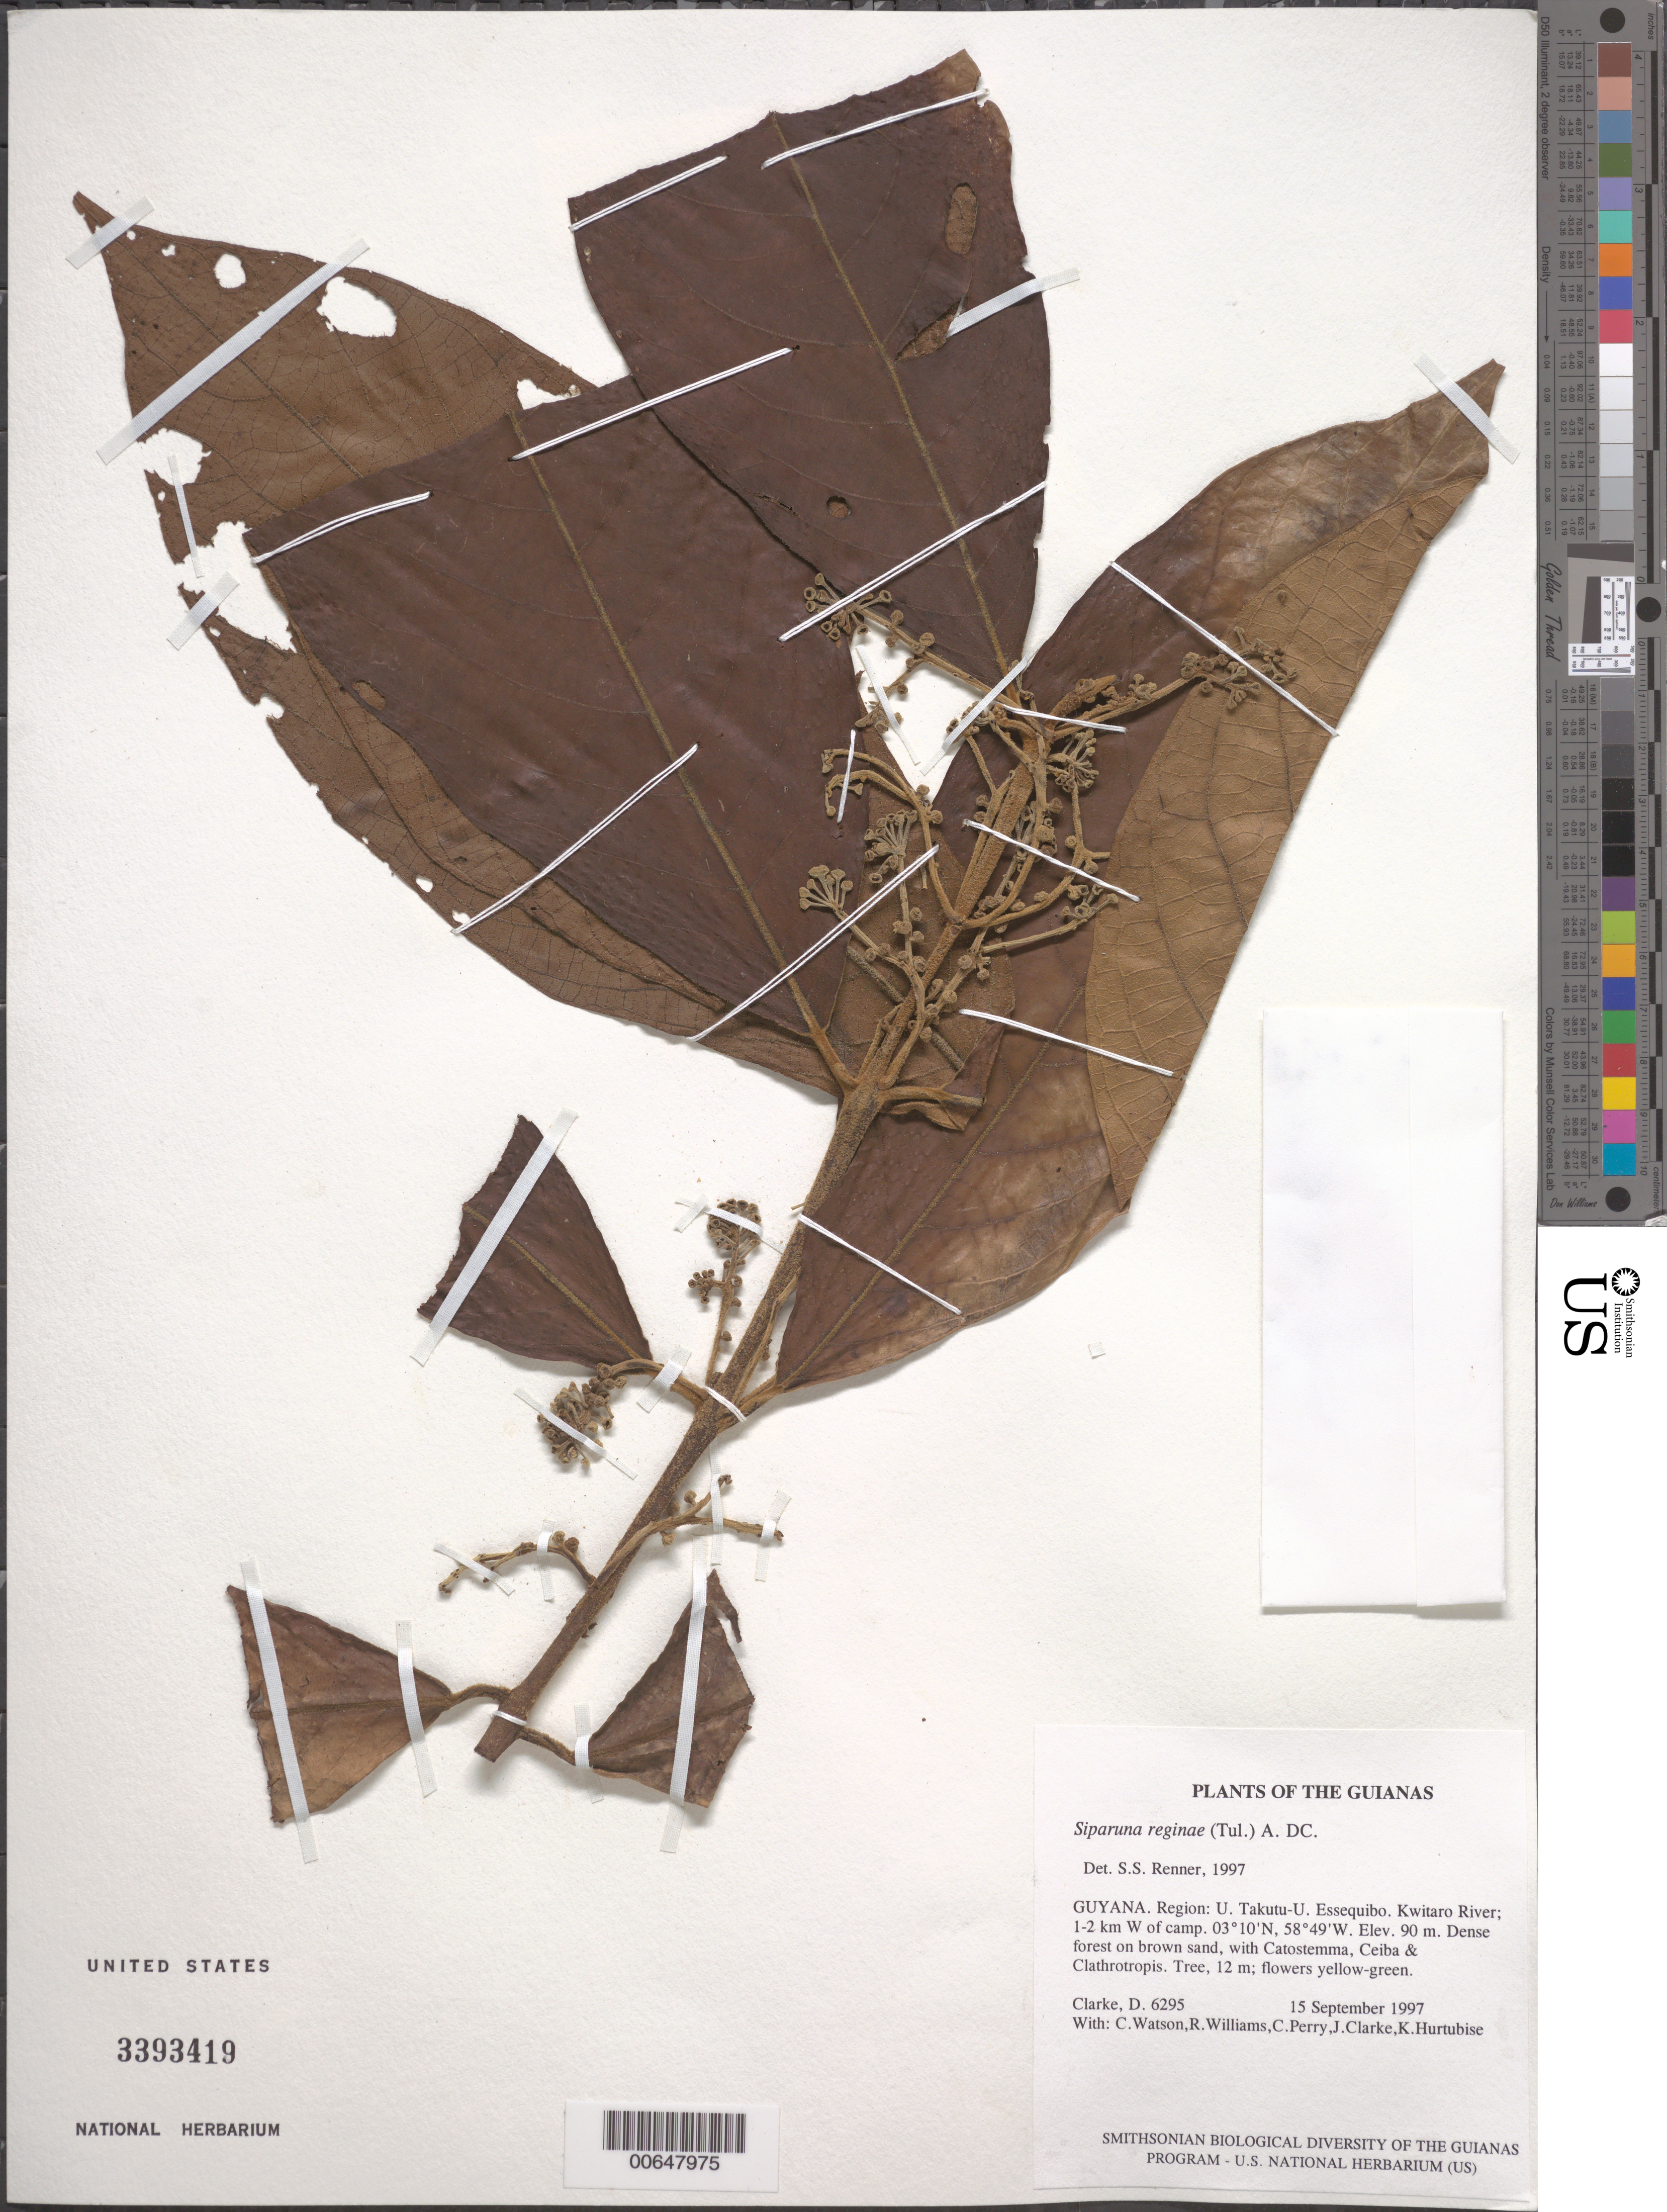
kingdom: Plantae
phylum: Tracheophyta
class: Magnoliopsida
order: Laurales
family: Siparunaceae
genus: Siparuna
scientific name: Siparuna reginae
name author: (Tul.) A. DC.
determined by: Renner, S. S.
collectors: H. D. Clarke, C. Watson, R. Williams, C. Perry, J. Clarke & K. Hurtubise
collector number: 6295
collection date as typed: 15 September 1997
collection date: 1997-09-15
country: Guyana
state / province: U. Takutu-U. Essequibo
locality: Kwitaro River; 1-2 km W of camp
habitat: Dense forest on brown sand, with Catostemma, Ceiba & Clathrotropis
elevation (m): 90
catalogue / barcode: US 3393419